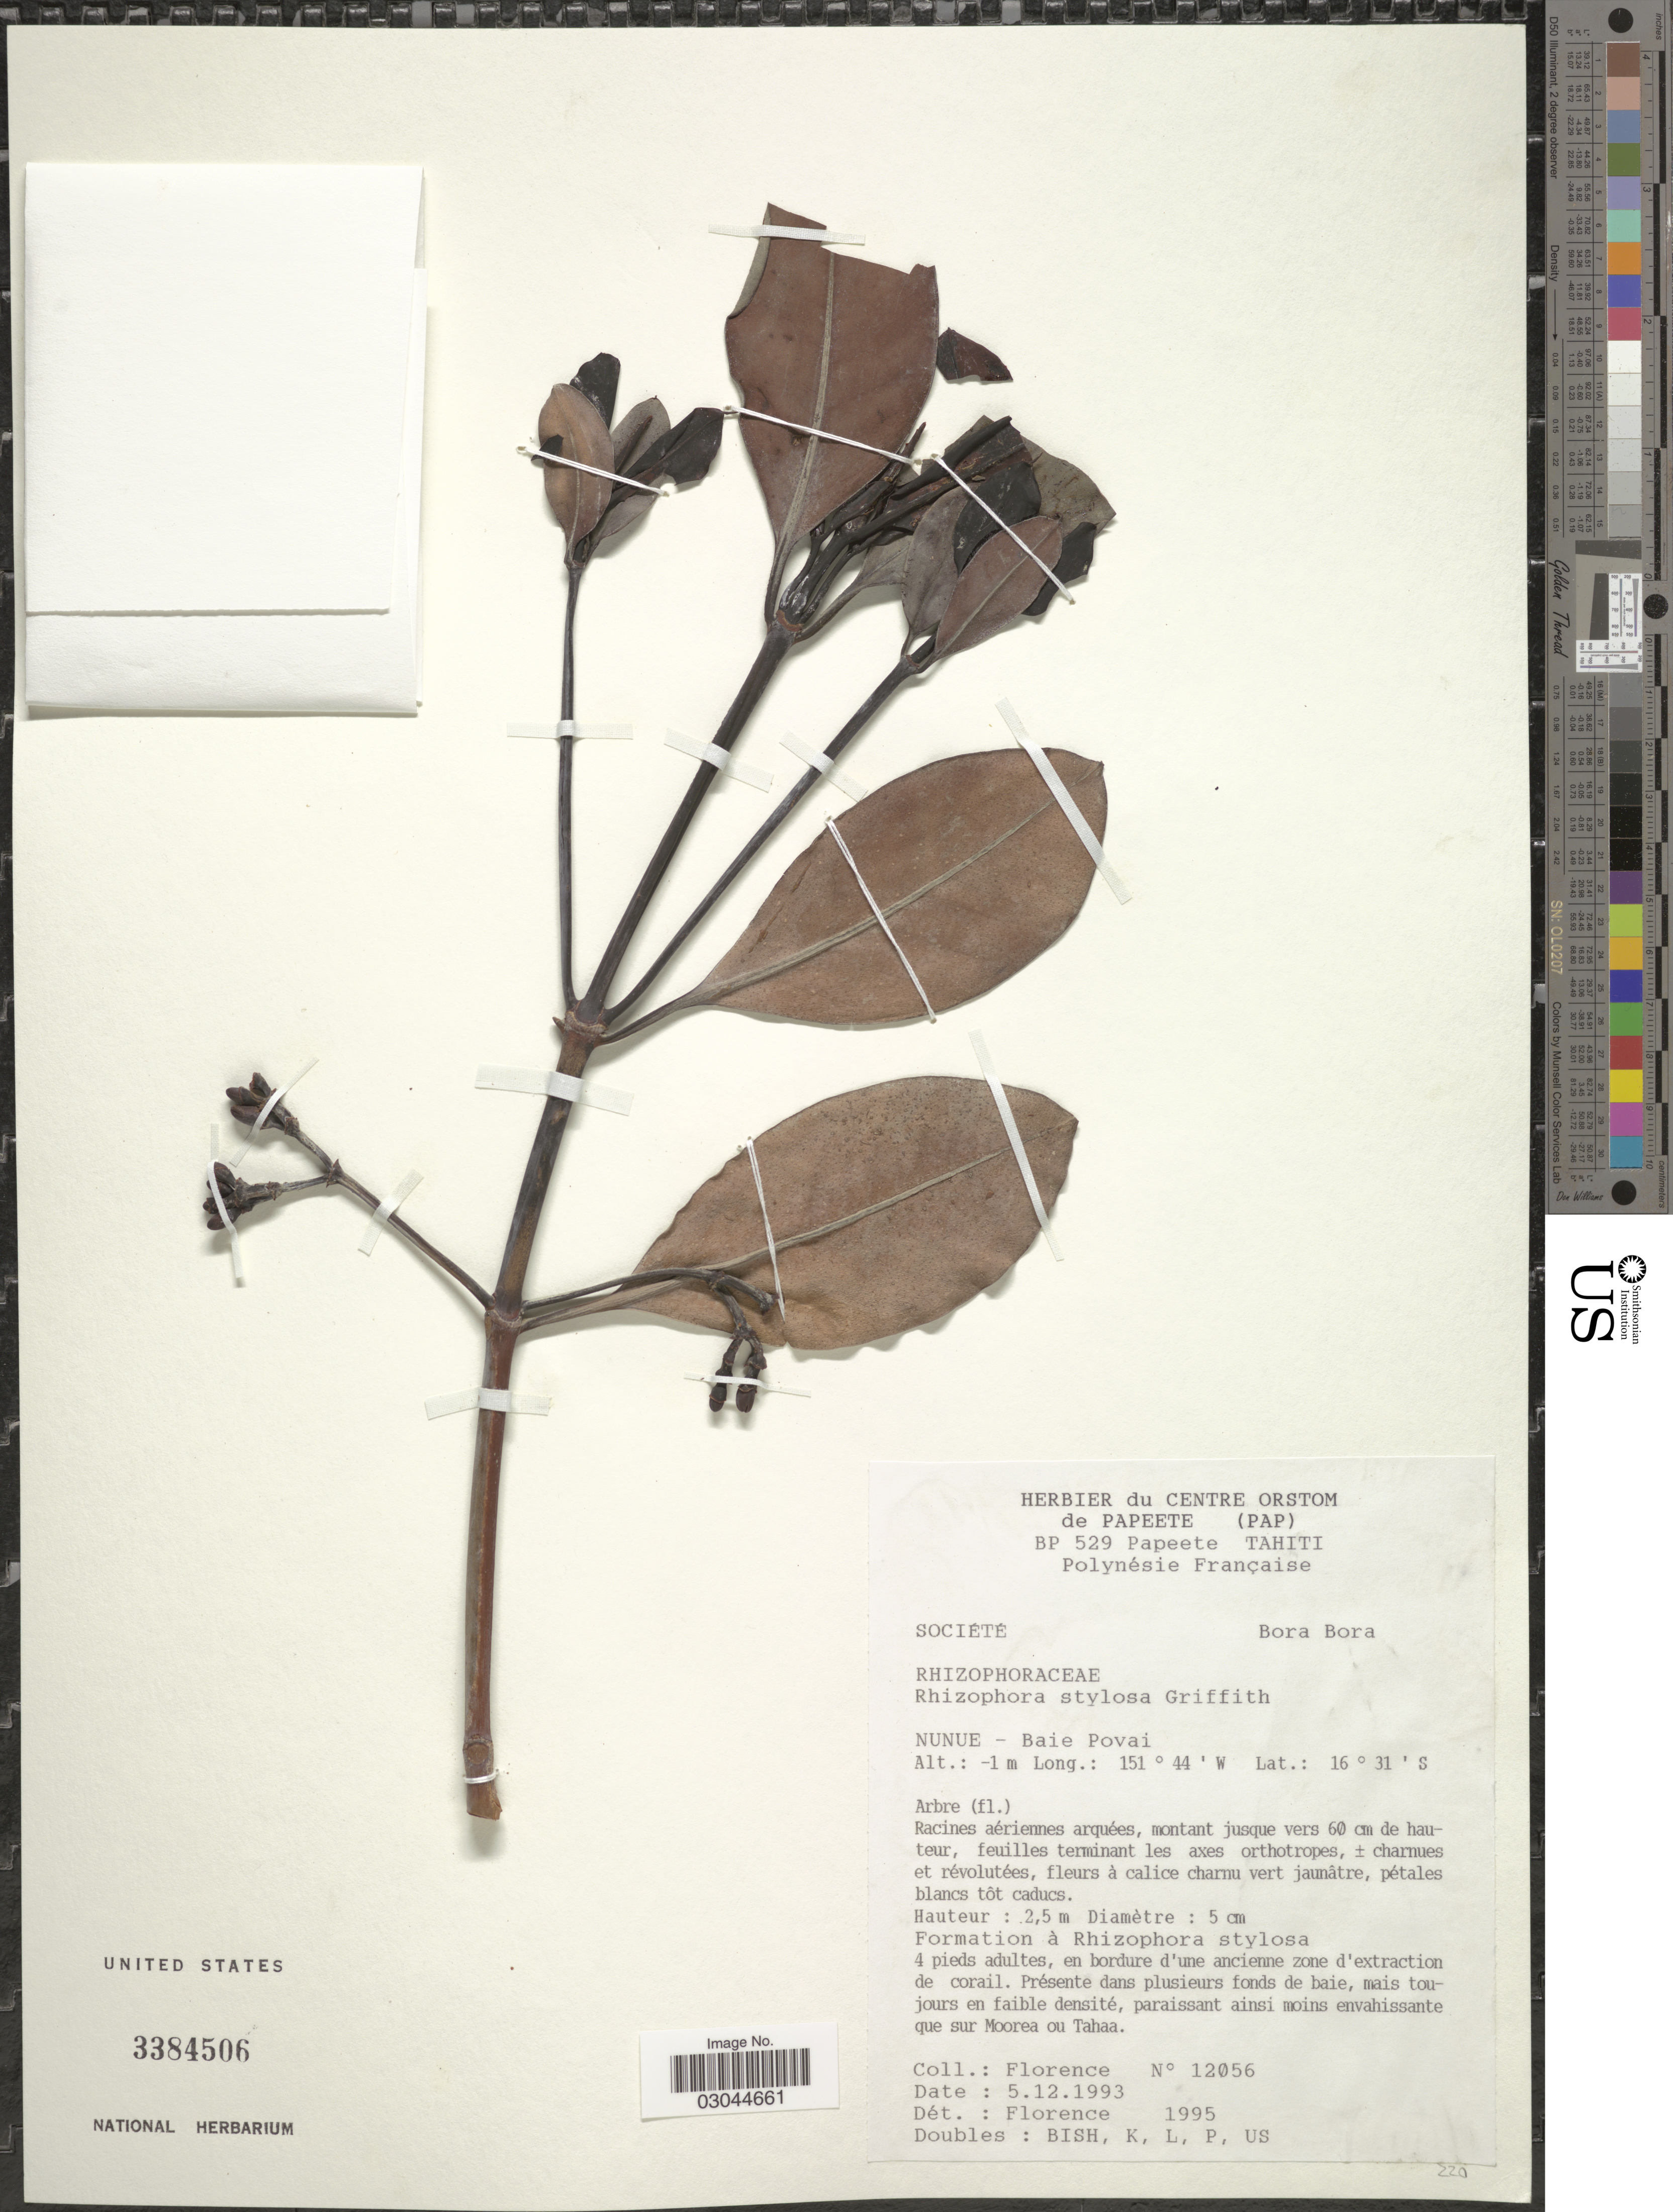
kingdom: Plantae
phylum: Tracheophyta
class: Magnoliopsida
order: Malpighiales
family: Rhizophoraceae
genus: Rhizophora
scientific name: Rhizophora stylosa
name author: Griff.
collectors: -. Florence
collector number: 12056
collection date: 1993-12-05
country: French Polynesia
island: Bora Bora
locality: Société Bora Bora. Nunue - Baie Povai, paraissant ainsi moins envahissante que sur Moorea ou Tahaa.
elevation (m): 1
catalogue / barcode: US 3384506